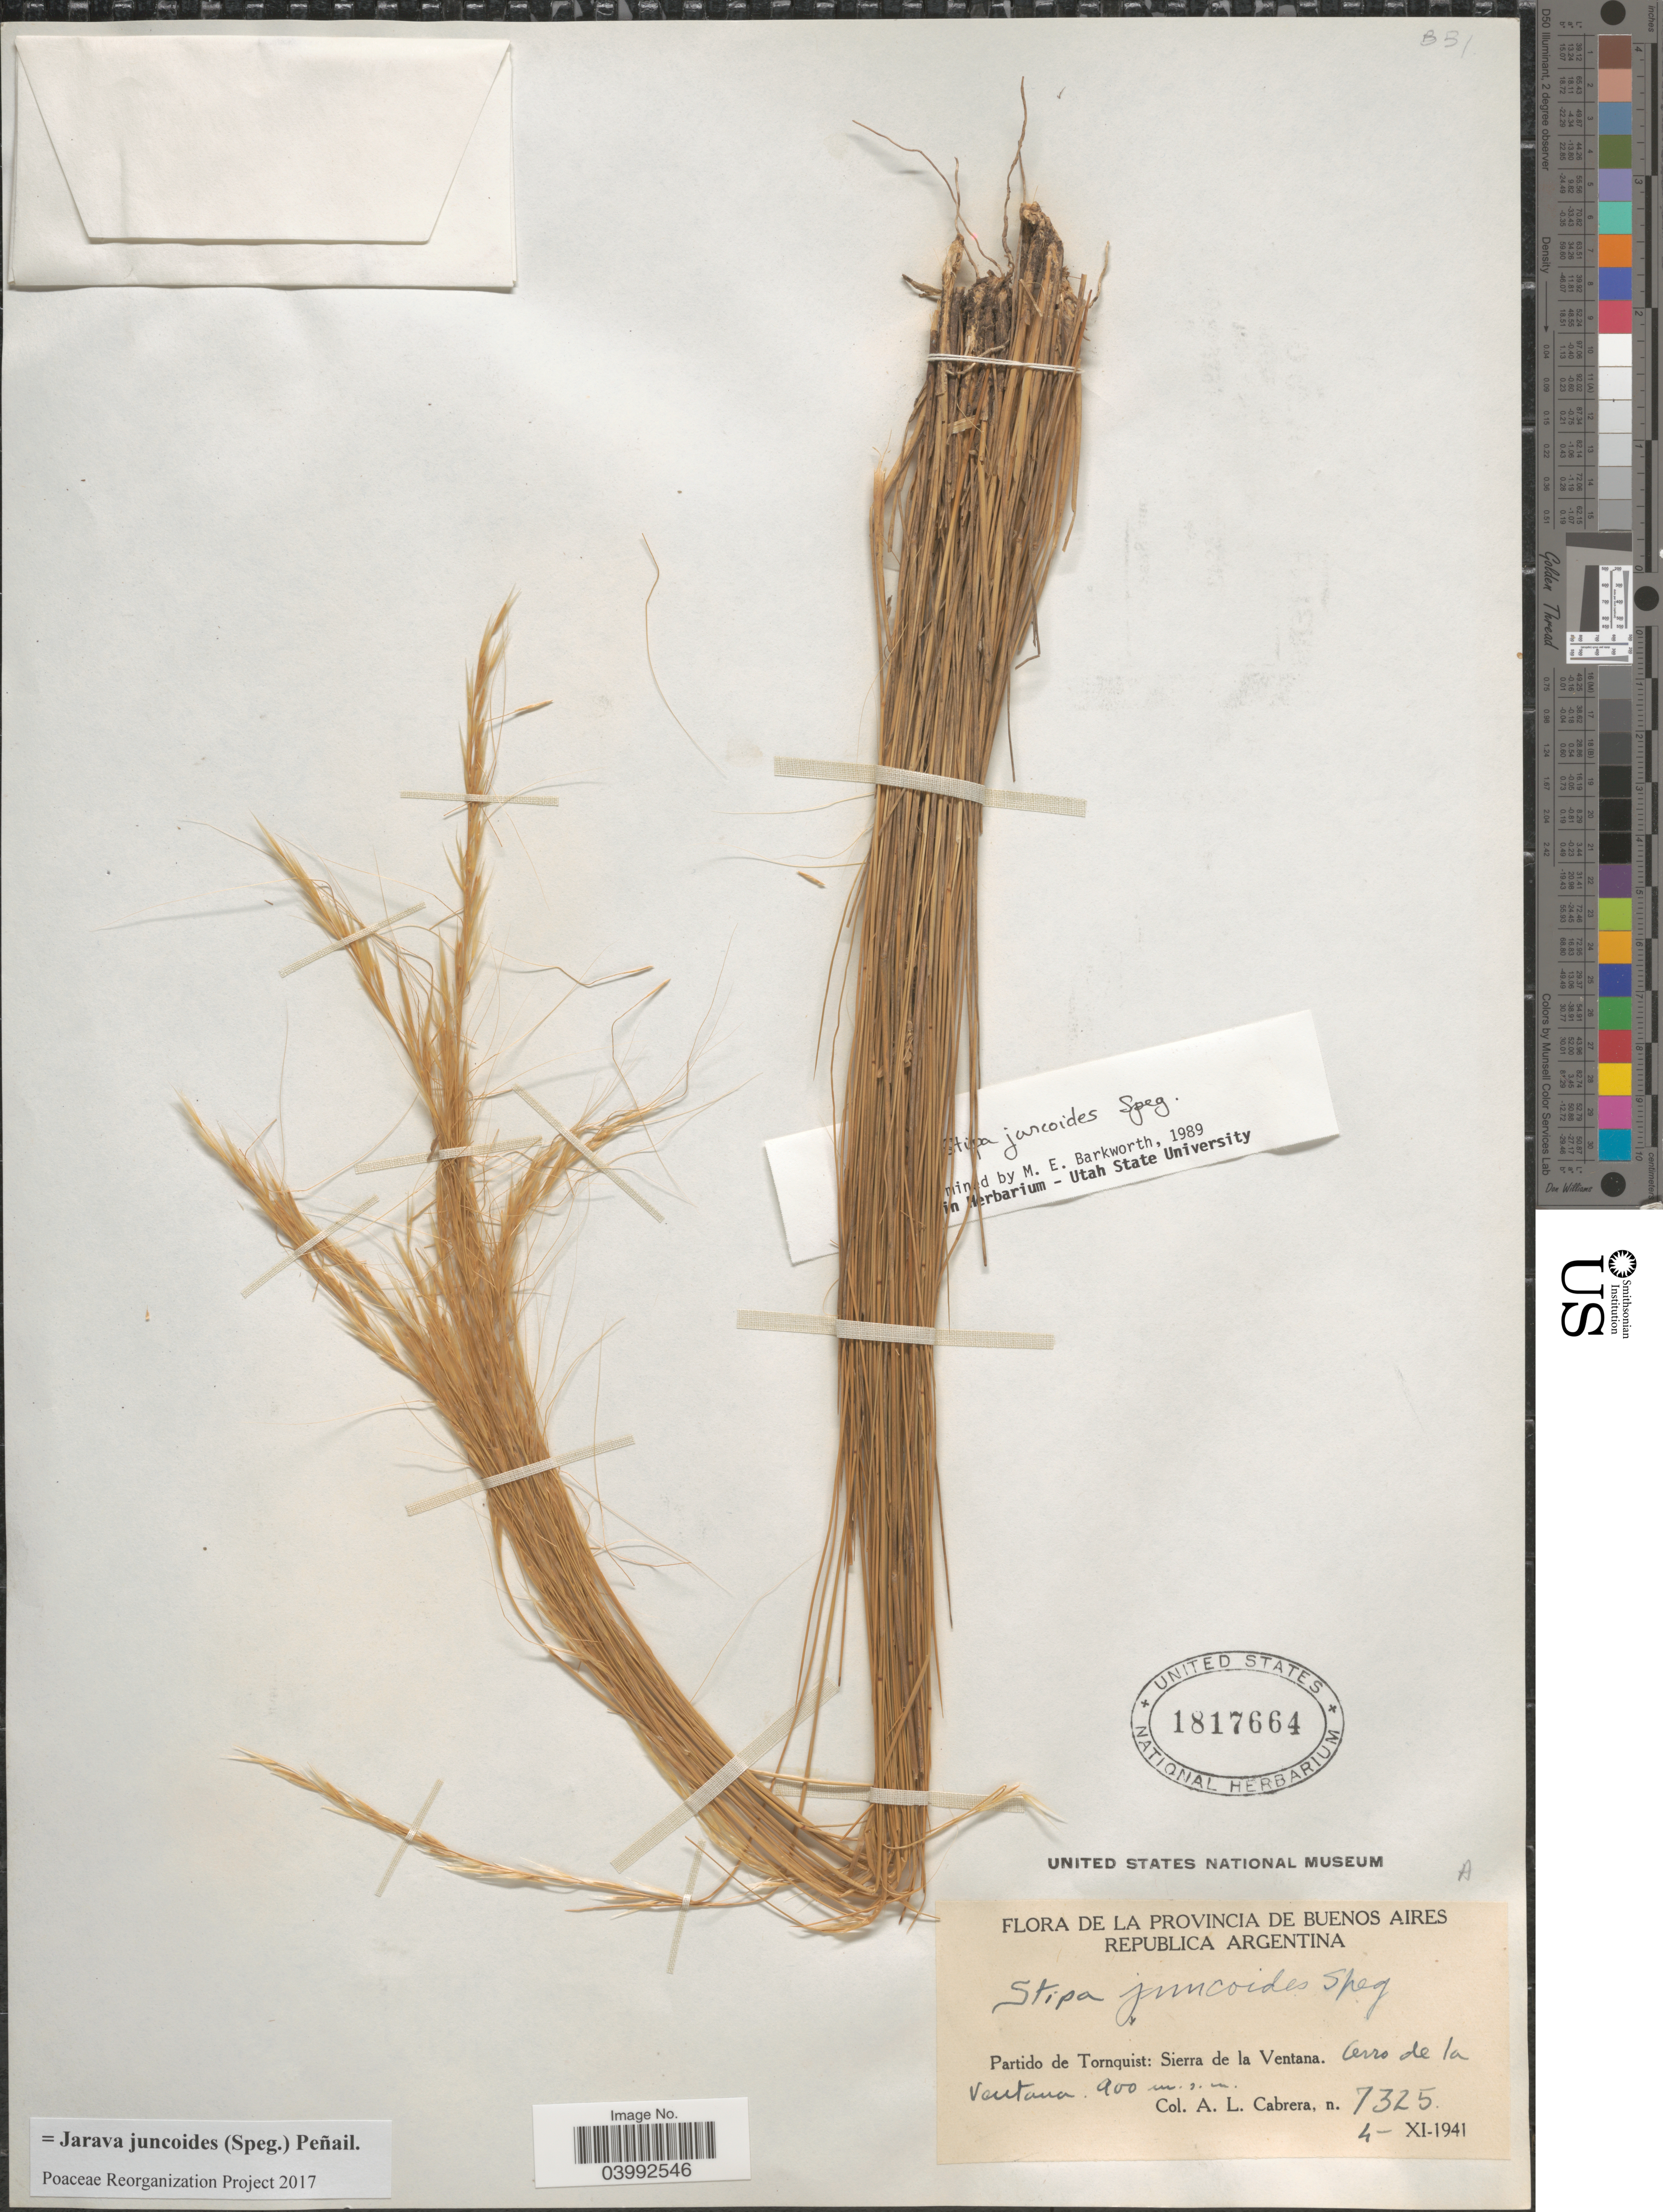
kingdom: Plantae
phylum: Tracheophyta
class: Liliopsida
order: Poales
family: Poaceae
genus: Jarava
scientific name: Jarava juncoides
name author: (Speg.) Peñail.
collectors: A. L. Cabrera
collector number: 7325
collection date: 1941-11-04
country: Argentina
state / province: Buenos Aires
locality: Republica Argentina. Partido de Tornquist: Sierra de la Ventana. Cerro de la Ventana.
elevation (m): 900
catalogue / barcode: US 1817664